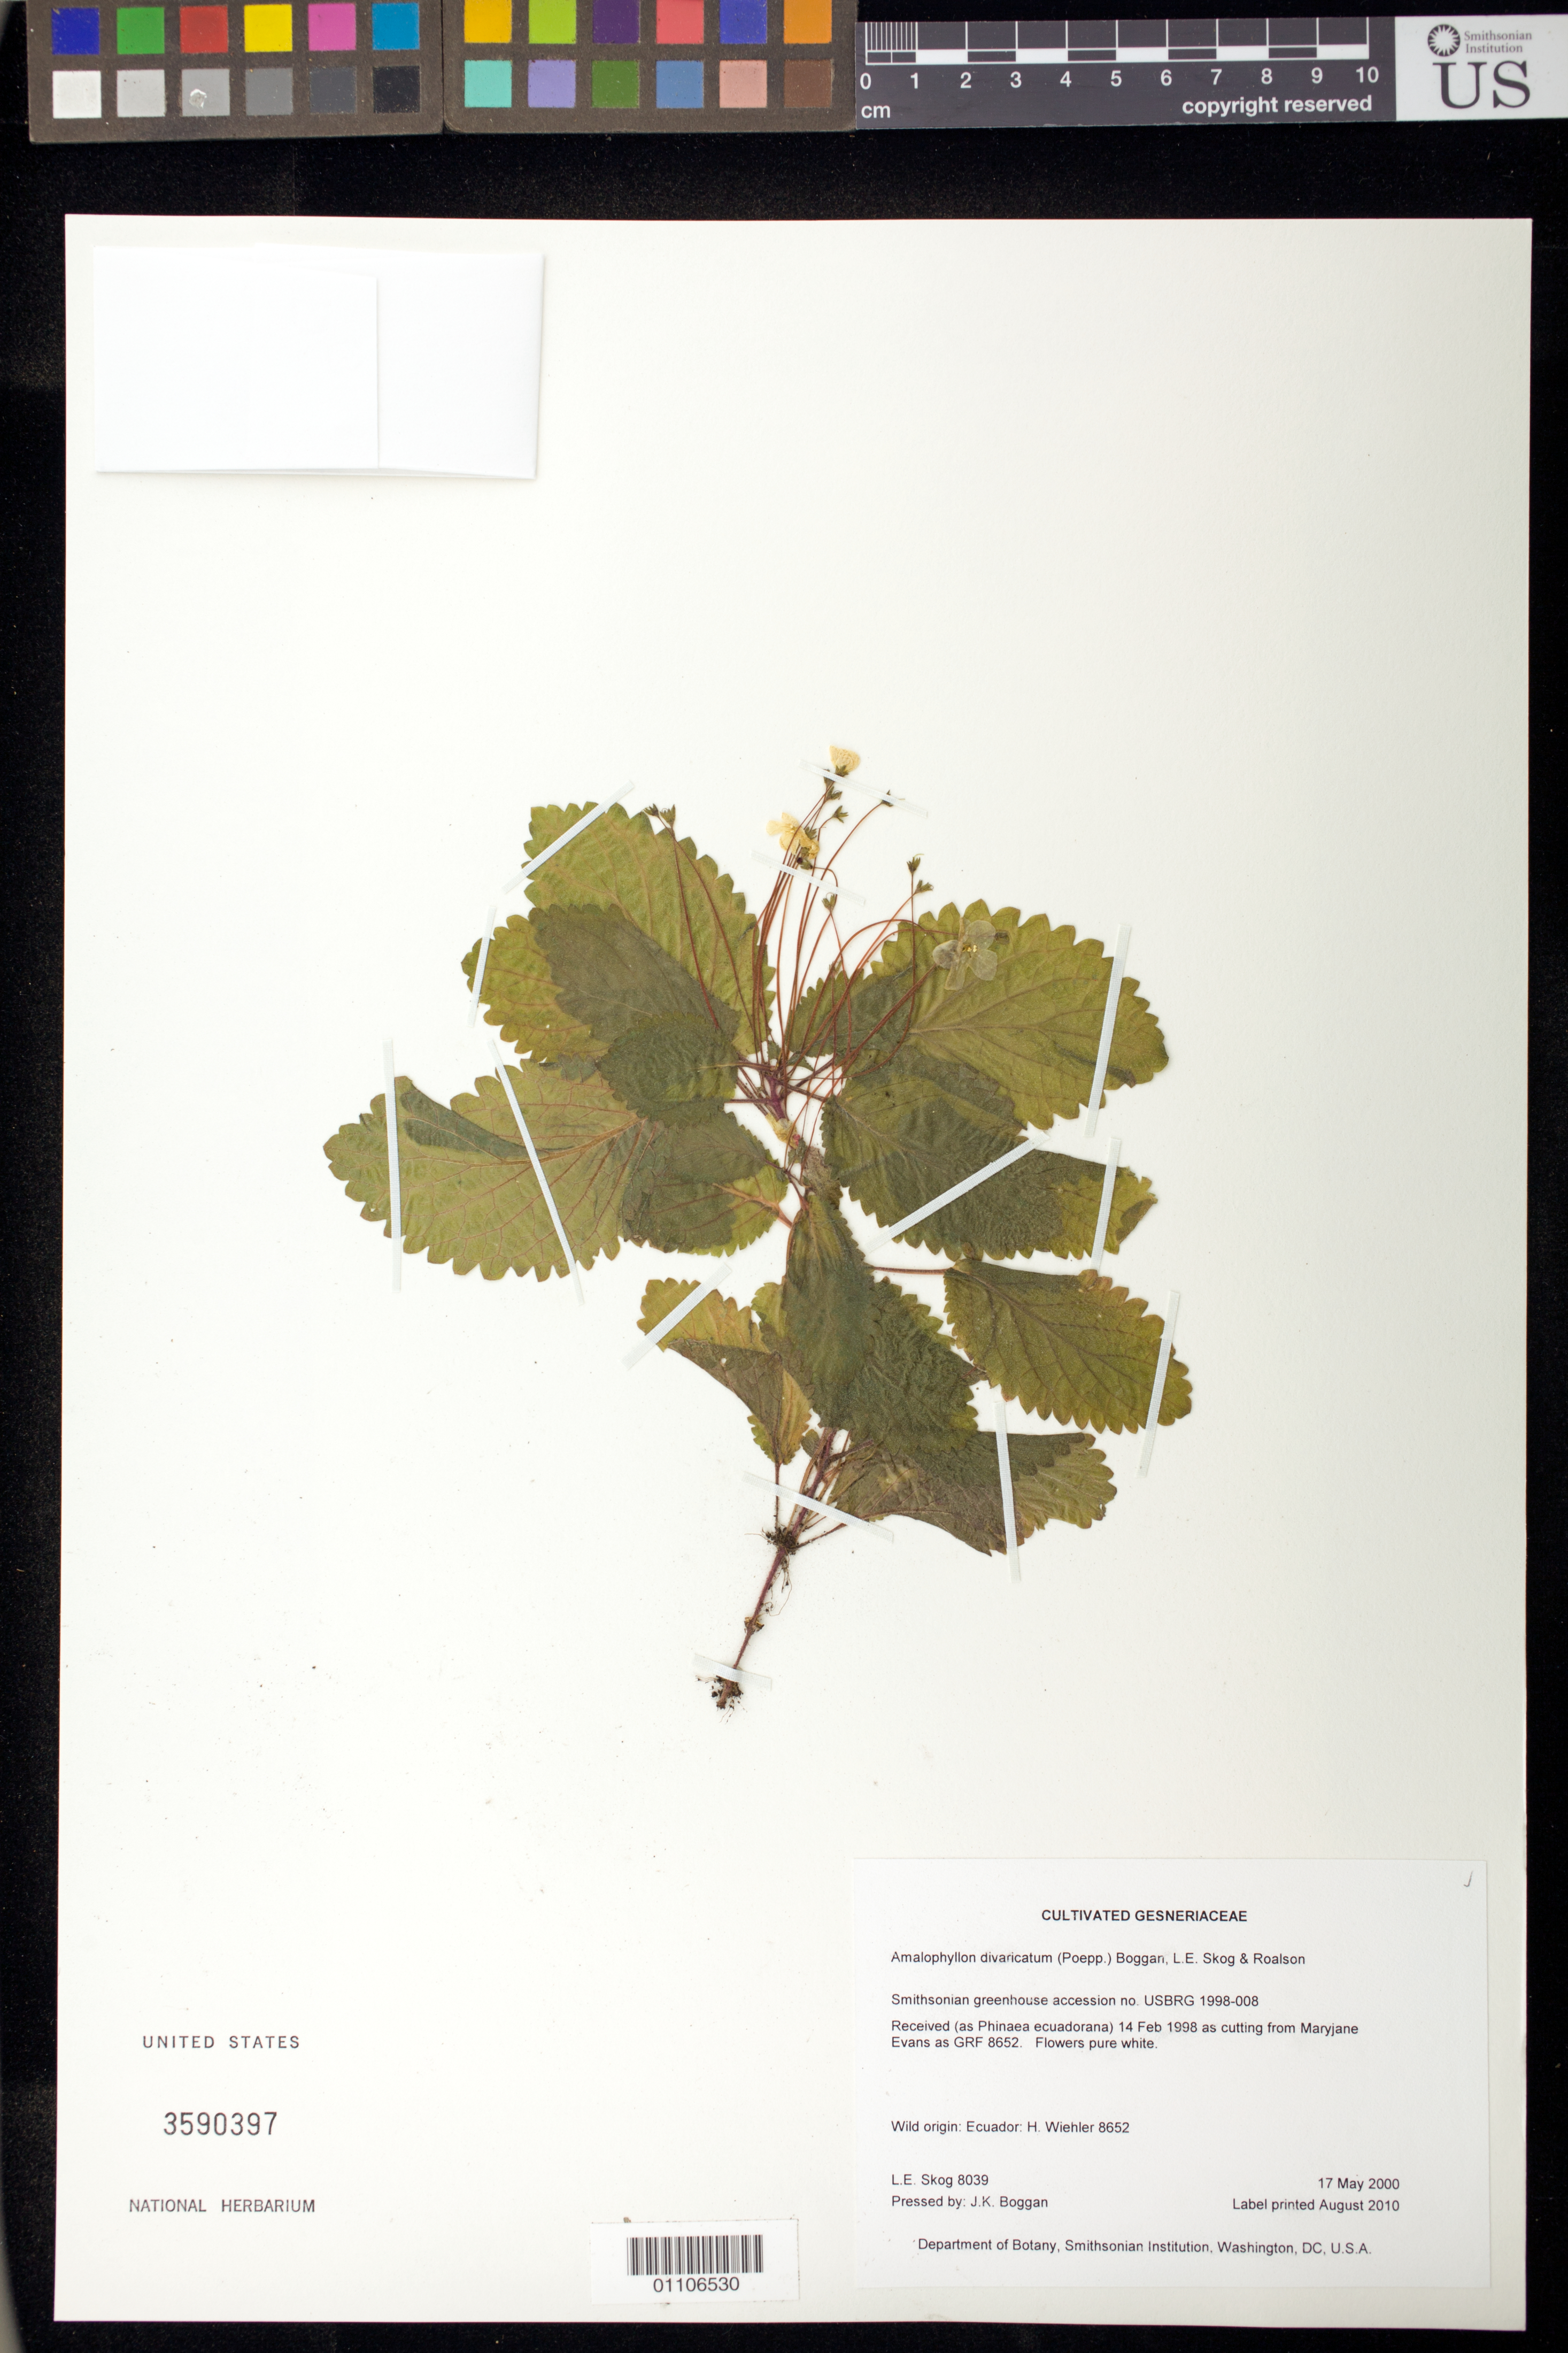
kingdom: Plantae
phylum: Tracheophyta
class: Magnoliopsida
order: Lamiales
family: Gesneriaceae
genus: Amalophyllon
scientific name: Amalophyllon divaricatum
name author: (Poepp.) Boggan et al.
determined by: Boggan, J. K., (US), NMNH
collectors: L. E. Skog & J. K. Boggan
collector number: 8039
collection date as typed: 17 May 2000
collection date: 2000-05-17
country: Ecuador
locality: Department of Botany, Smithsonian Institution, Washington, DC, U.S.A.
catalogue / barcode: US 3590397